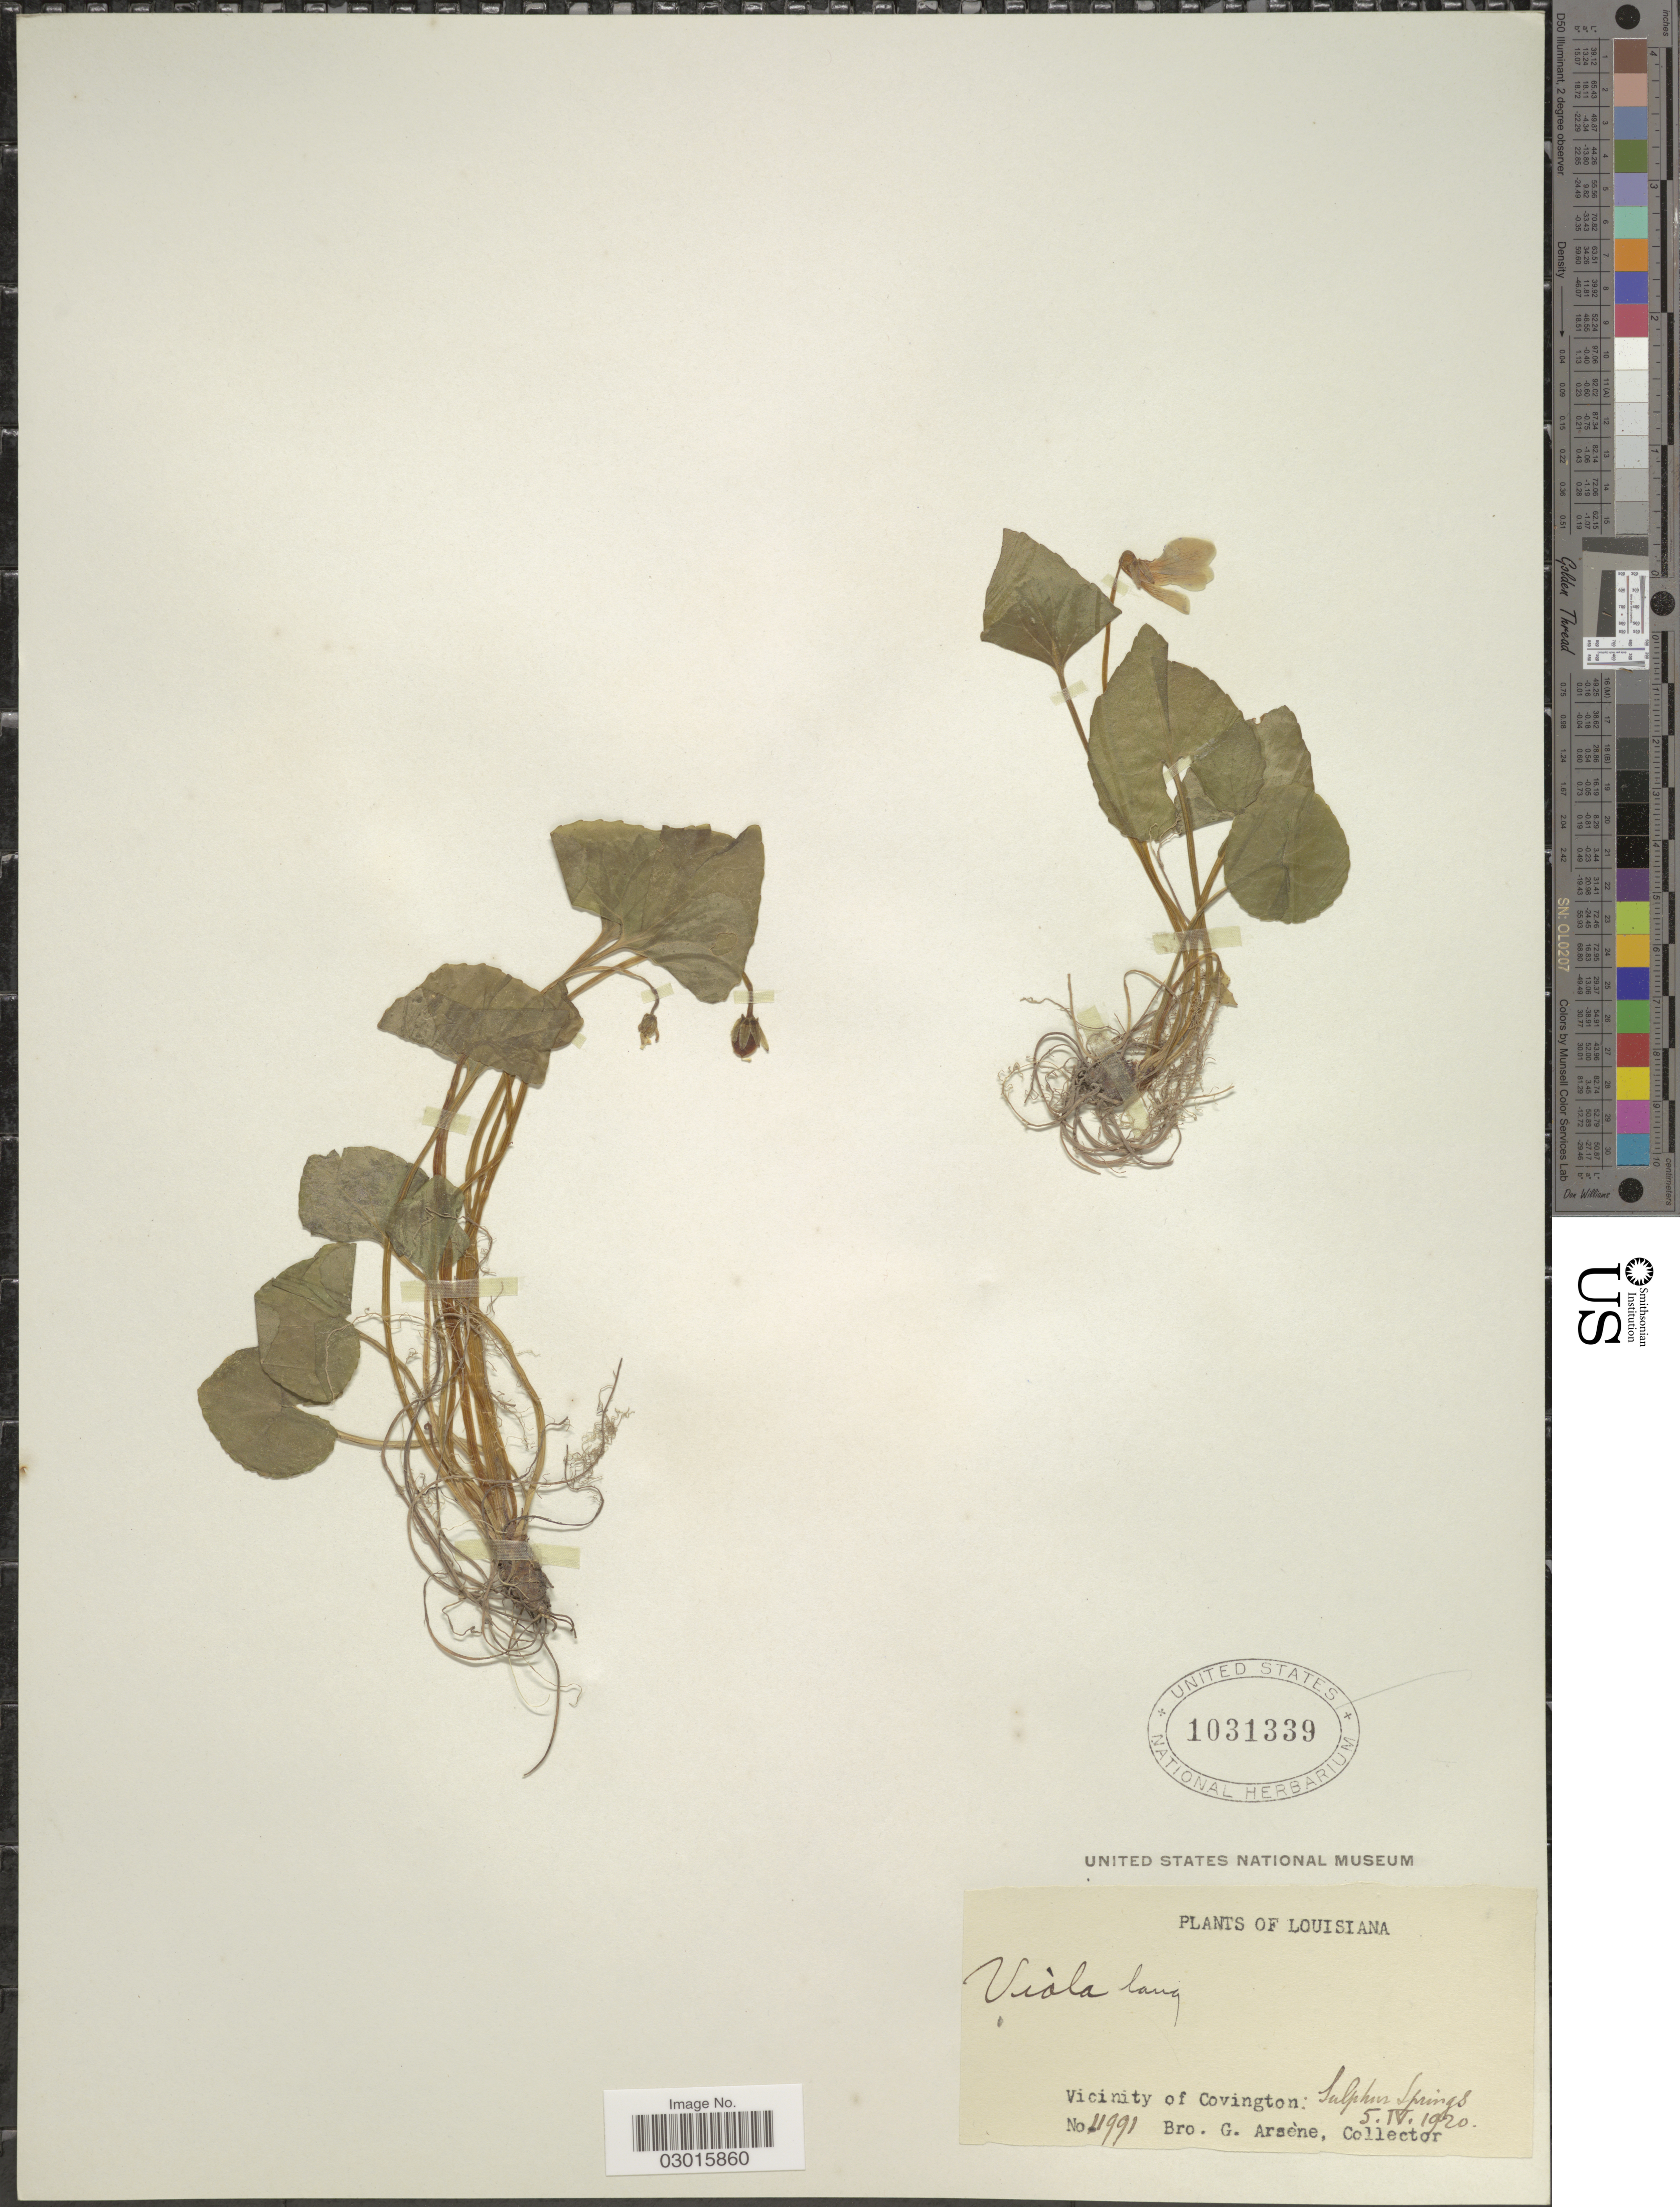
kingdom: Plantae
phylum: Tracheophyta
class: Magnoliopsida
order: Malpighiales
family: Violaceae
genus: Viola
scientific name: Viola langloisii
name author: Greene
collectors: Bro. G. Arsène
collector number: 11991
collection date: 1920-04-05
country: United States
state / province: Louisiana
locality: Vicinity of Covington: Sulphur Springs.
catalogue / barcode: US 1031339